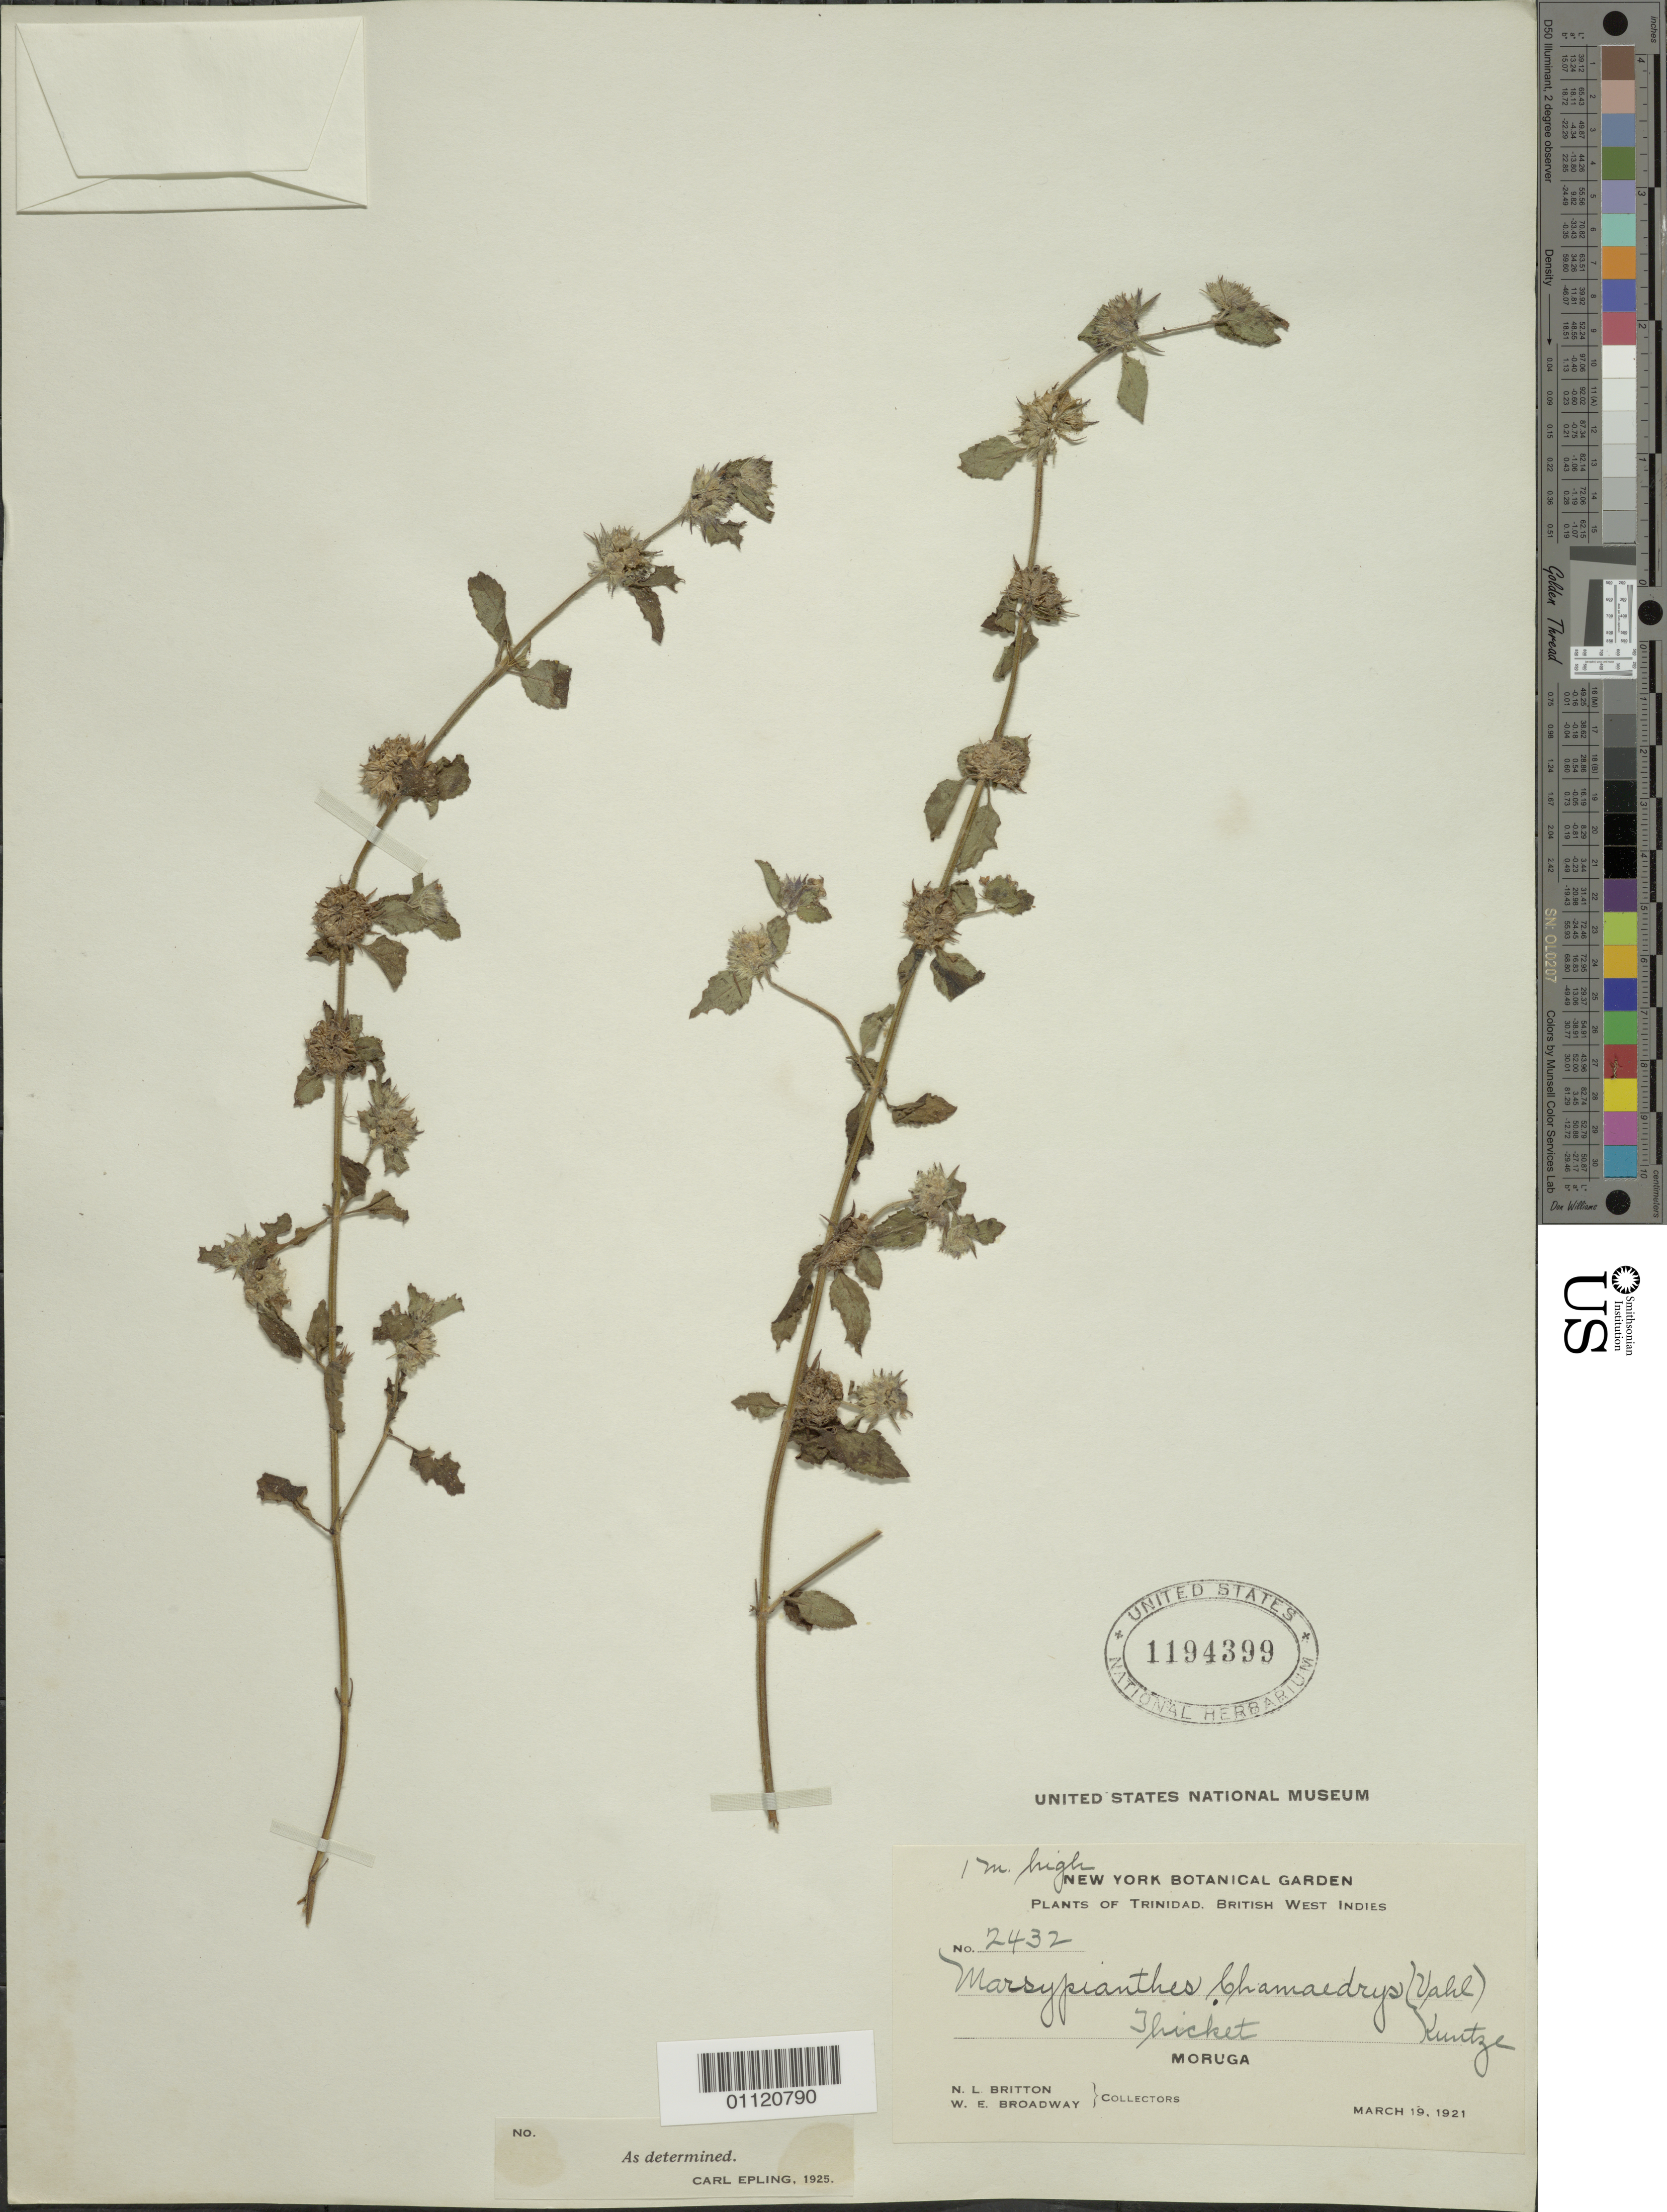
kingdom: Plantae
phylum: Tracheophyta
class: Magnoliopsida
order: Lamiales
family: Lamiaceae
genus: Marsypianthes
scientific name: Marsypianthes chamaedrys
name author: (Vahl) Kuntze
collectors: N. Britton & W. E. Broadway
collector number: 2432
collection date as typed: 19 Mar 1921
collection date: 1921-03-19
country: Trinidad and Tobago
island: Trinidad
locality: Moruga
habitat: thicket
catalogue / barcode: US 1194399